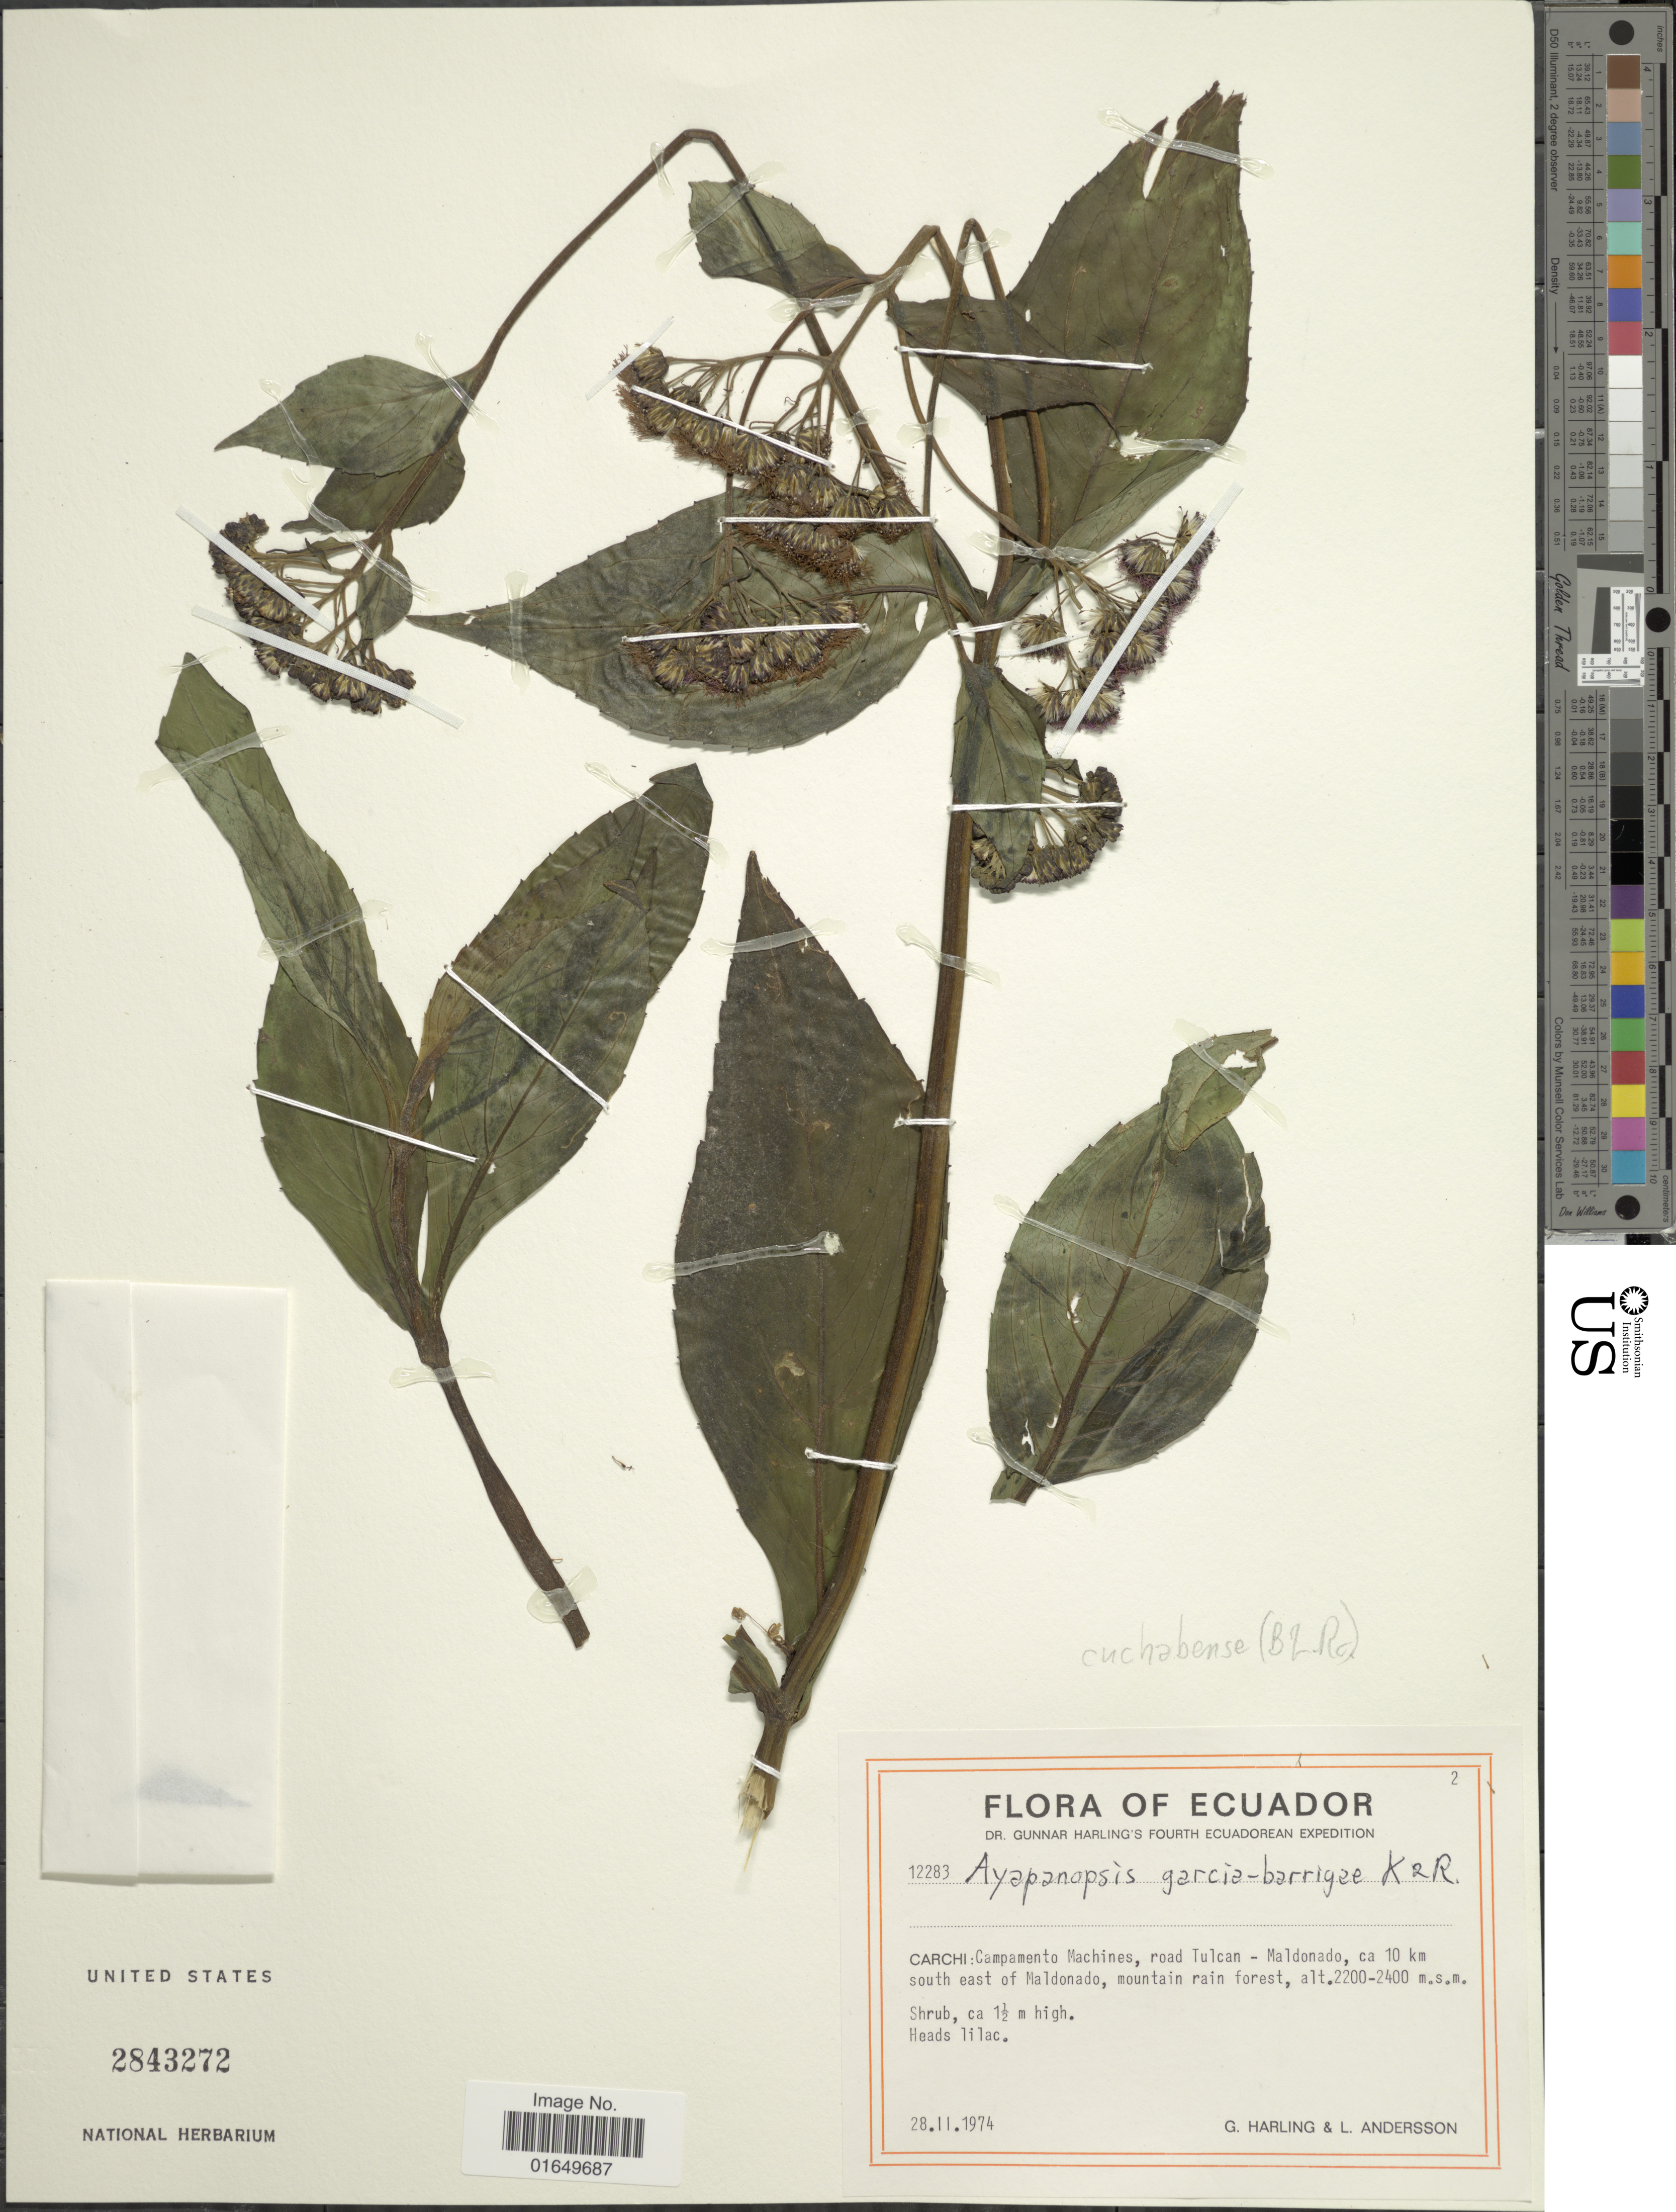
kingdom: Plantae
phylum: Tracheophyta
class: Magnoliopsida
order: Asterales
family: Asteraceae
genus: Ayapanopsis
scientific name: Ayapanopsis cuchabensis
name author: (B.L. Rob.) R.M. King & H. Rob.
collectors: G. Harling & L. Andersson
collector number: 12283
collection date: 1974-02-28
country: Ecuador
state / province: Carchi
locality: Campamento Machines, road Tulcan - Maldonado, ca 10 km south east of Maldonado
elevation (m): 2200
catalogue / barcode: US 2843272